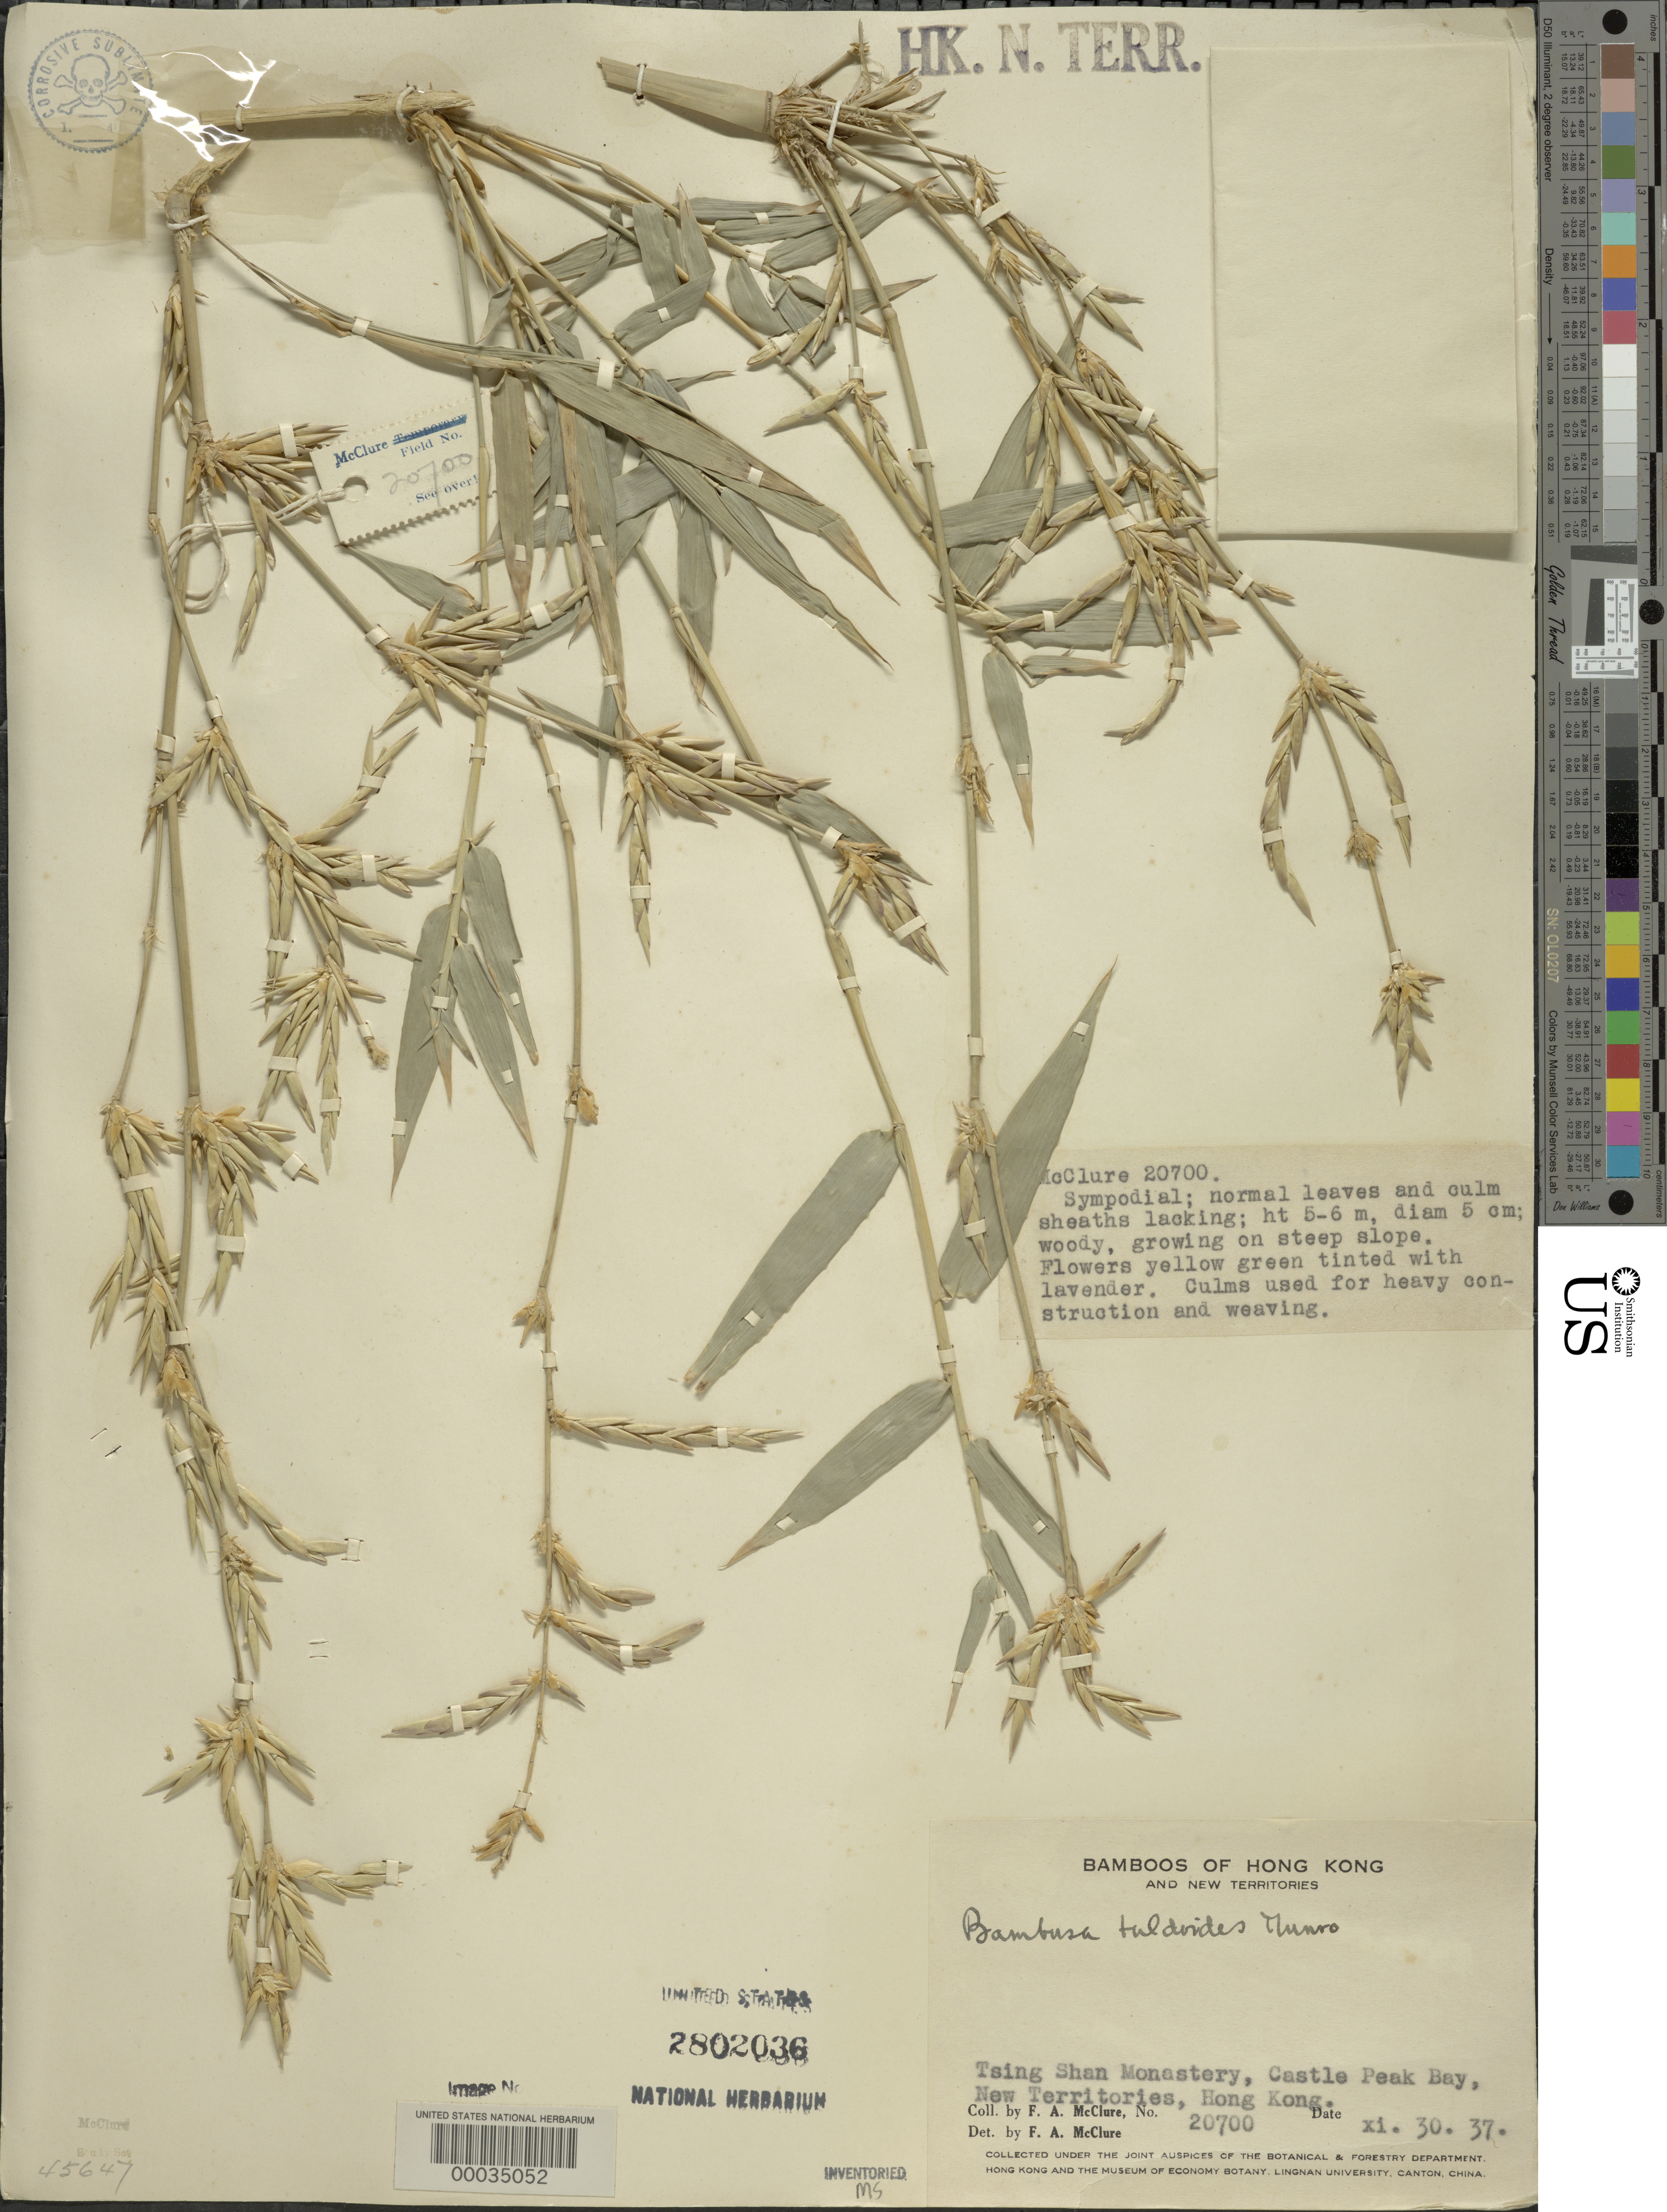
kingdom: Plantae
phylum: Tracheophyta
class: Liliopsida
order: Poales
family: Poaceae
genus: Bambusa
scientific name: Bambusa tuldoides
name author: Munro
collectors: F. A. McClure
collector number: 20700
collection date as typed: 30 Nov 1937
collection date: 1937-11-30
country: China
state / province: Hong Kong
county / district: New Territories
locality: Tsing shan, castle peak bay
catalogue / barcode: US 2802036